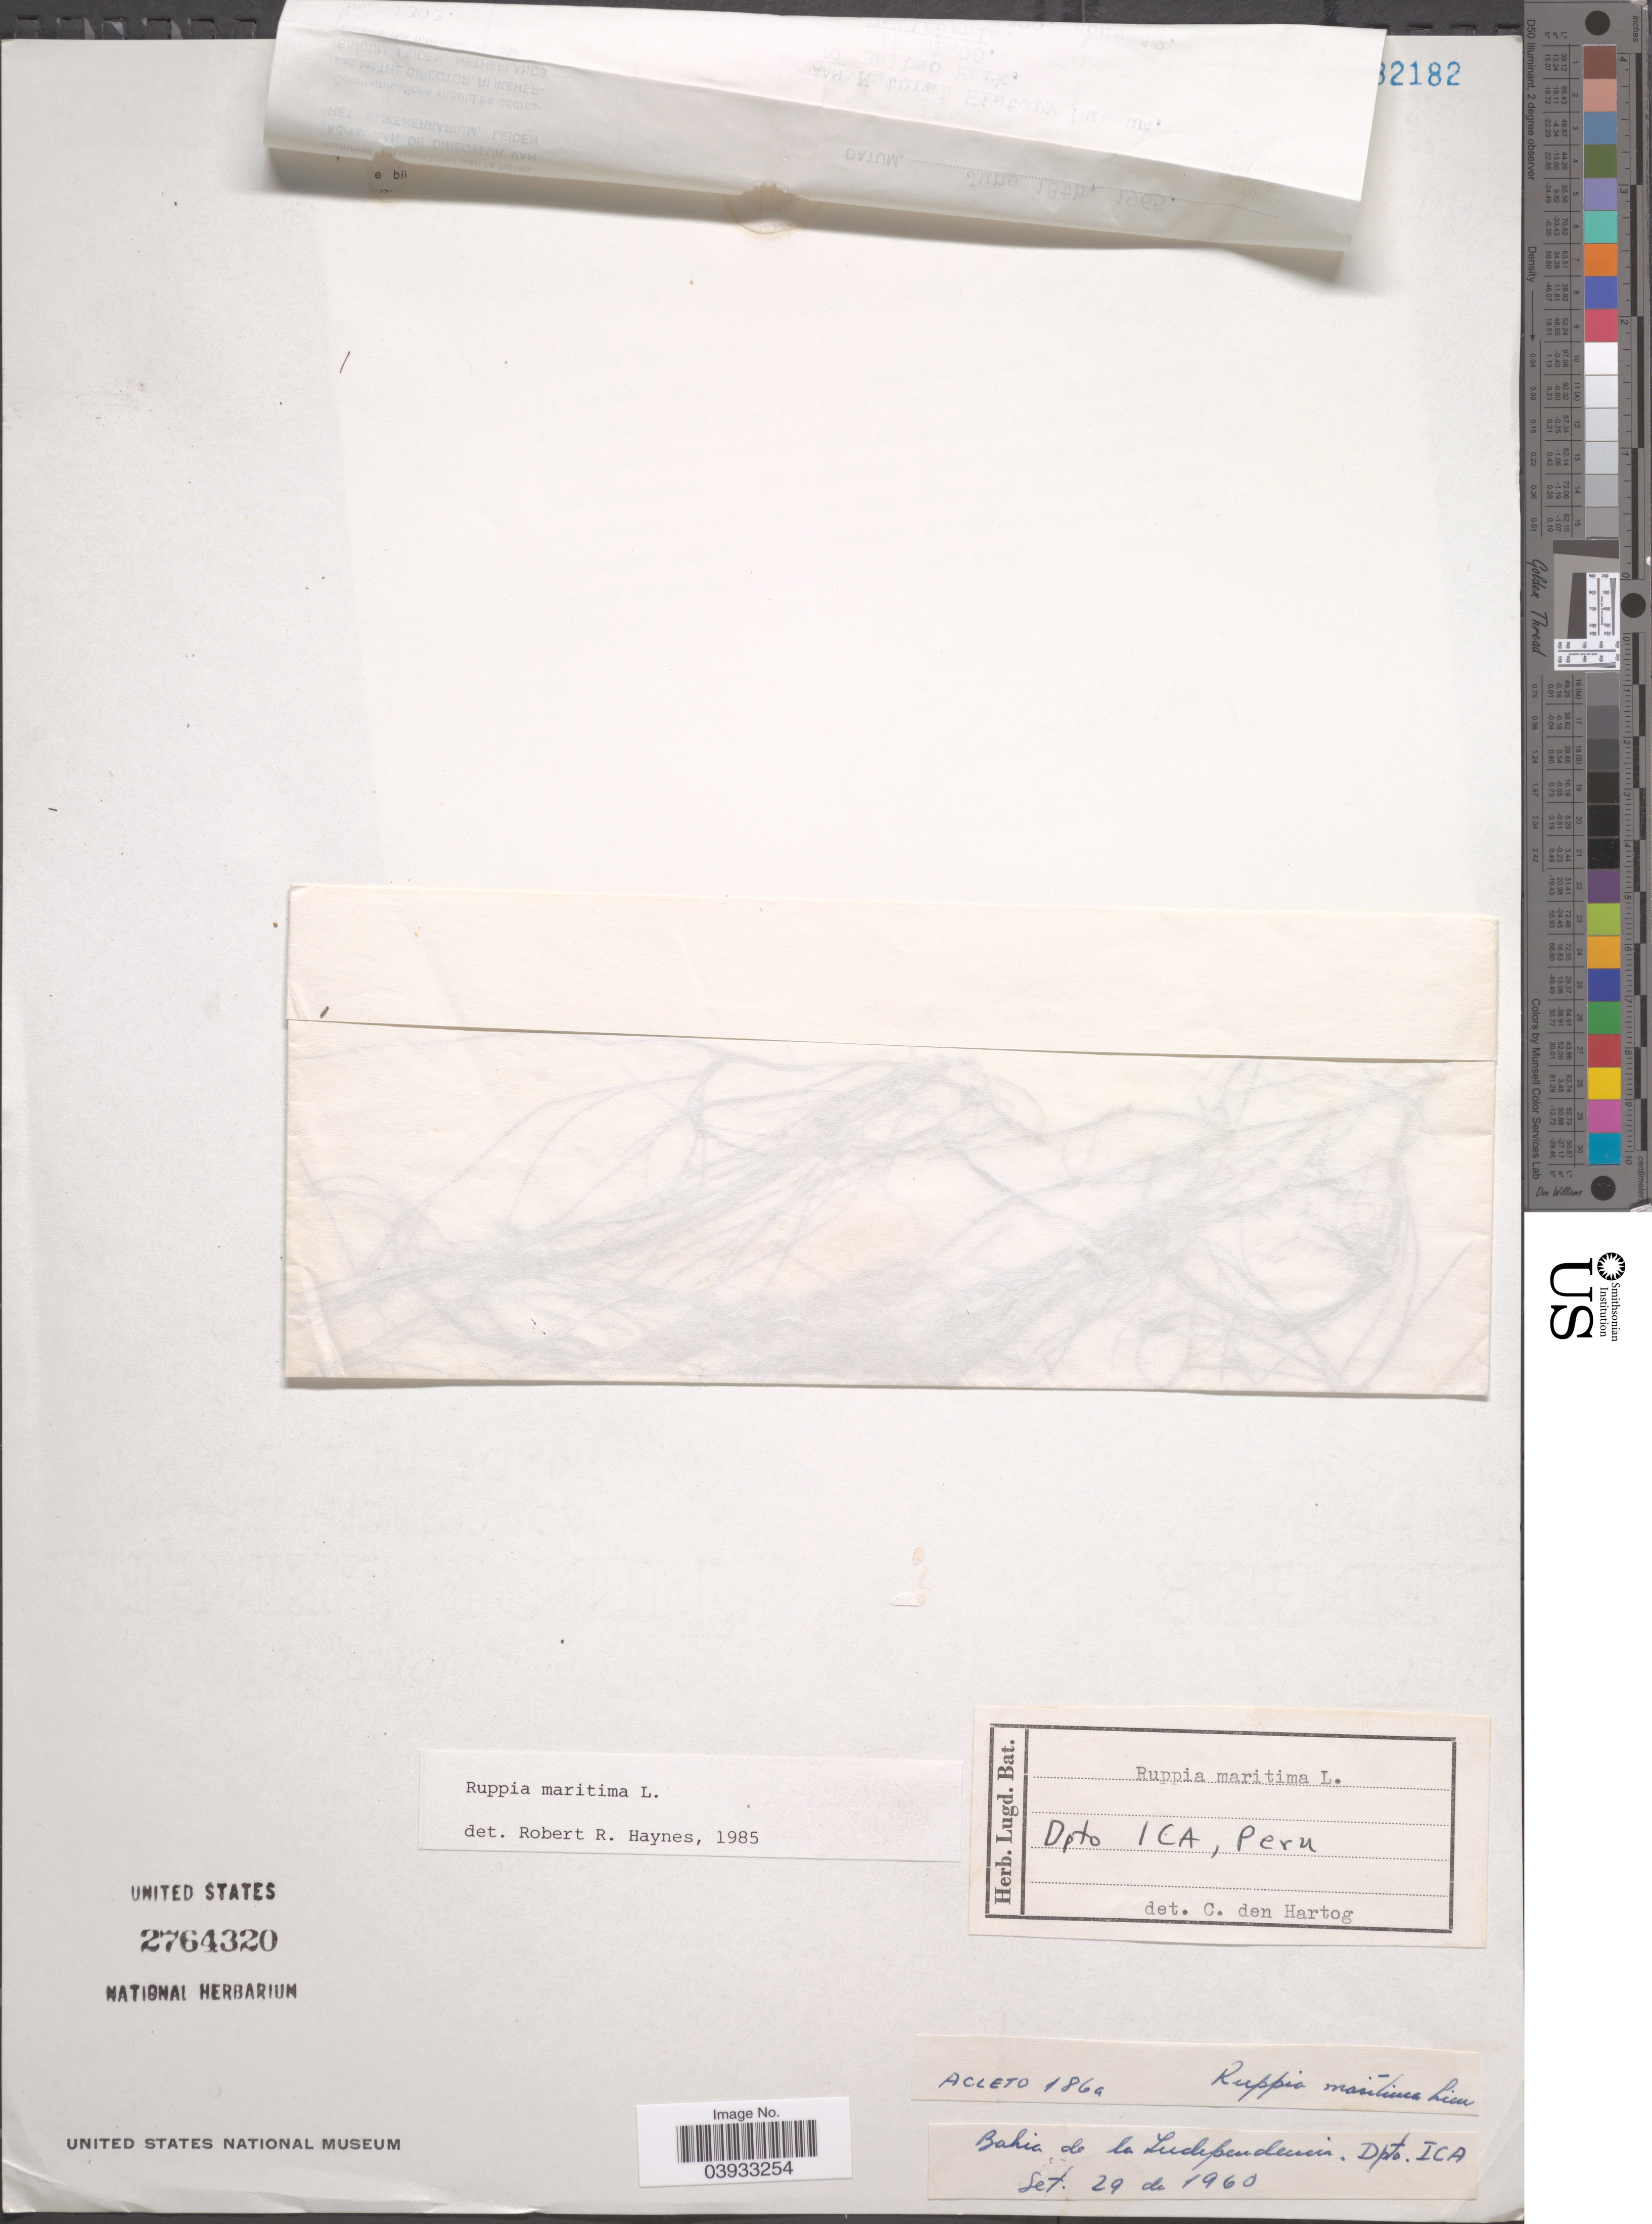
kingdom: Plantae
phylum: Tracheophyta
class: Liliopsida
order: Alismatales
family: Ruppiaceae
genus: Ruppia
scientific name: Ruppia maritima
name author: L.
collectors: Acleto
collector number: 186a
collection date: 1960-09-29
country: Peru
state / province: Ica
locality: Bahia de la Ludependencia. Dpto Ica.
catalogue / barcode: US 2764320